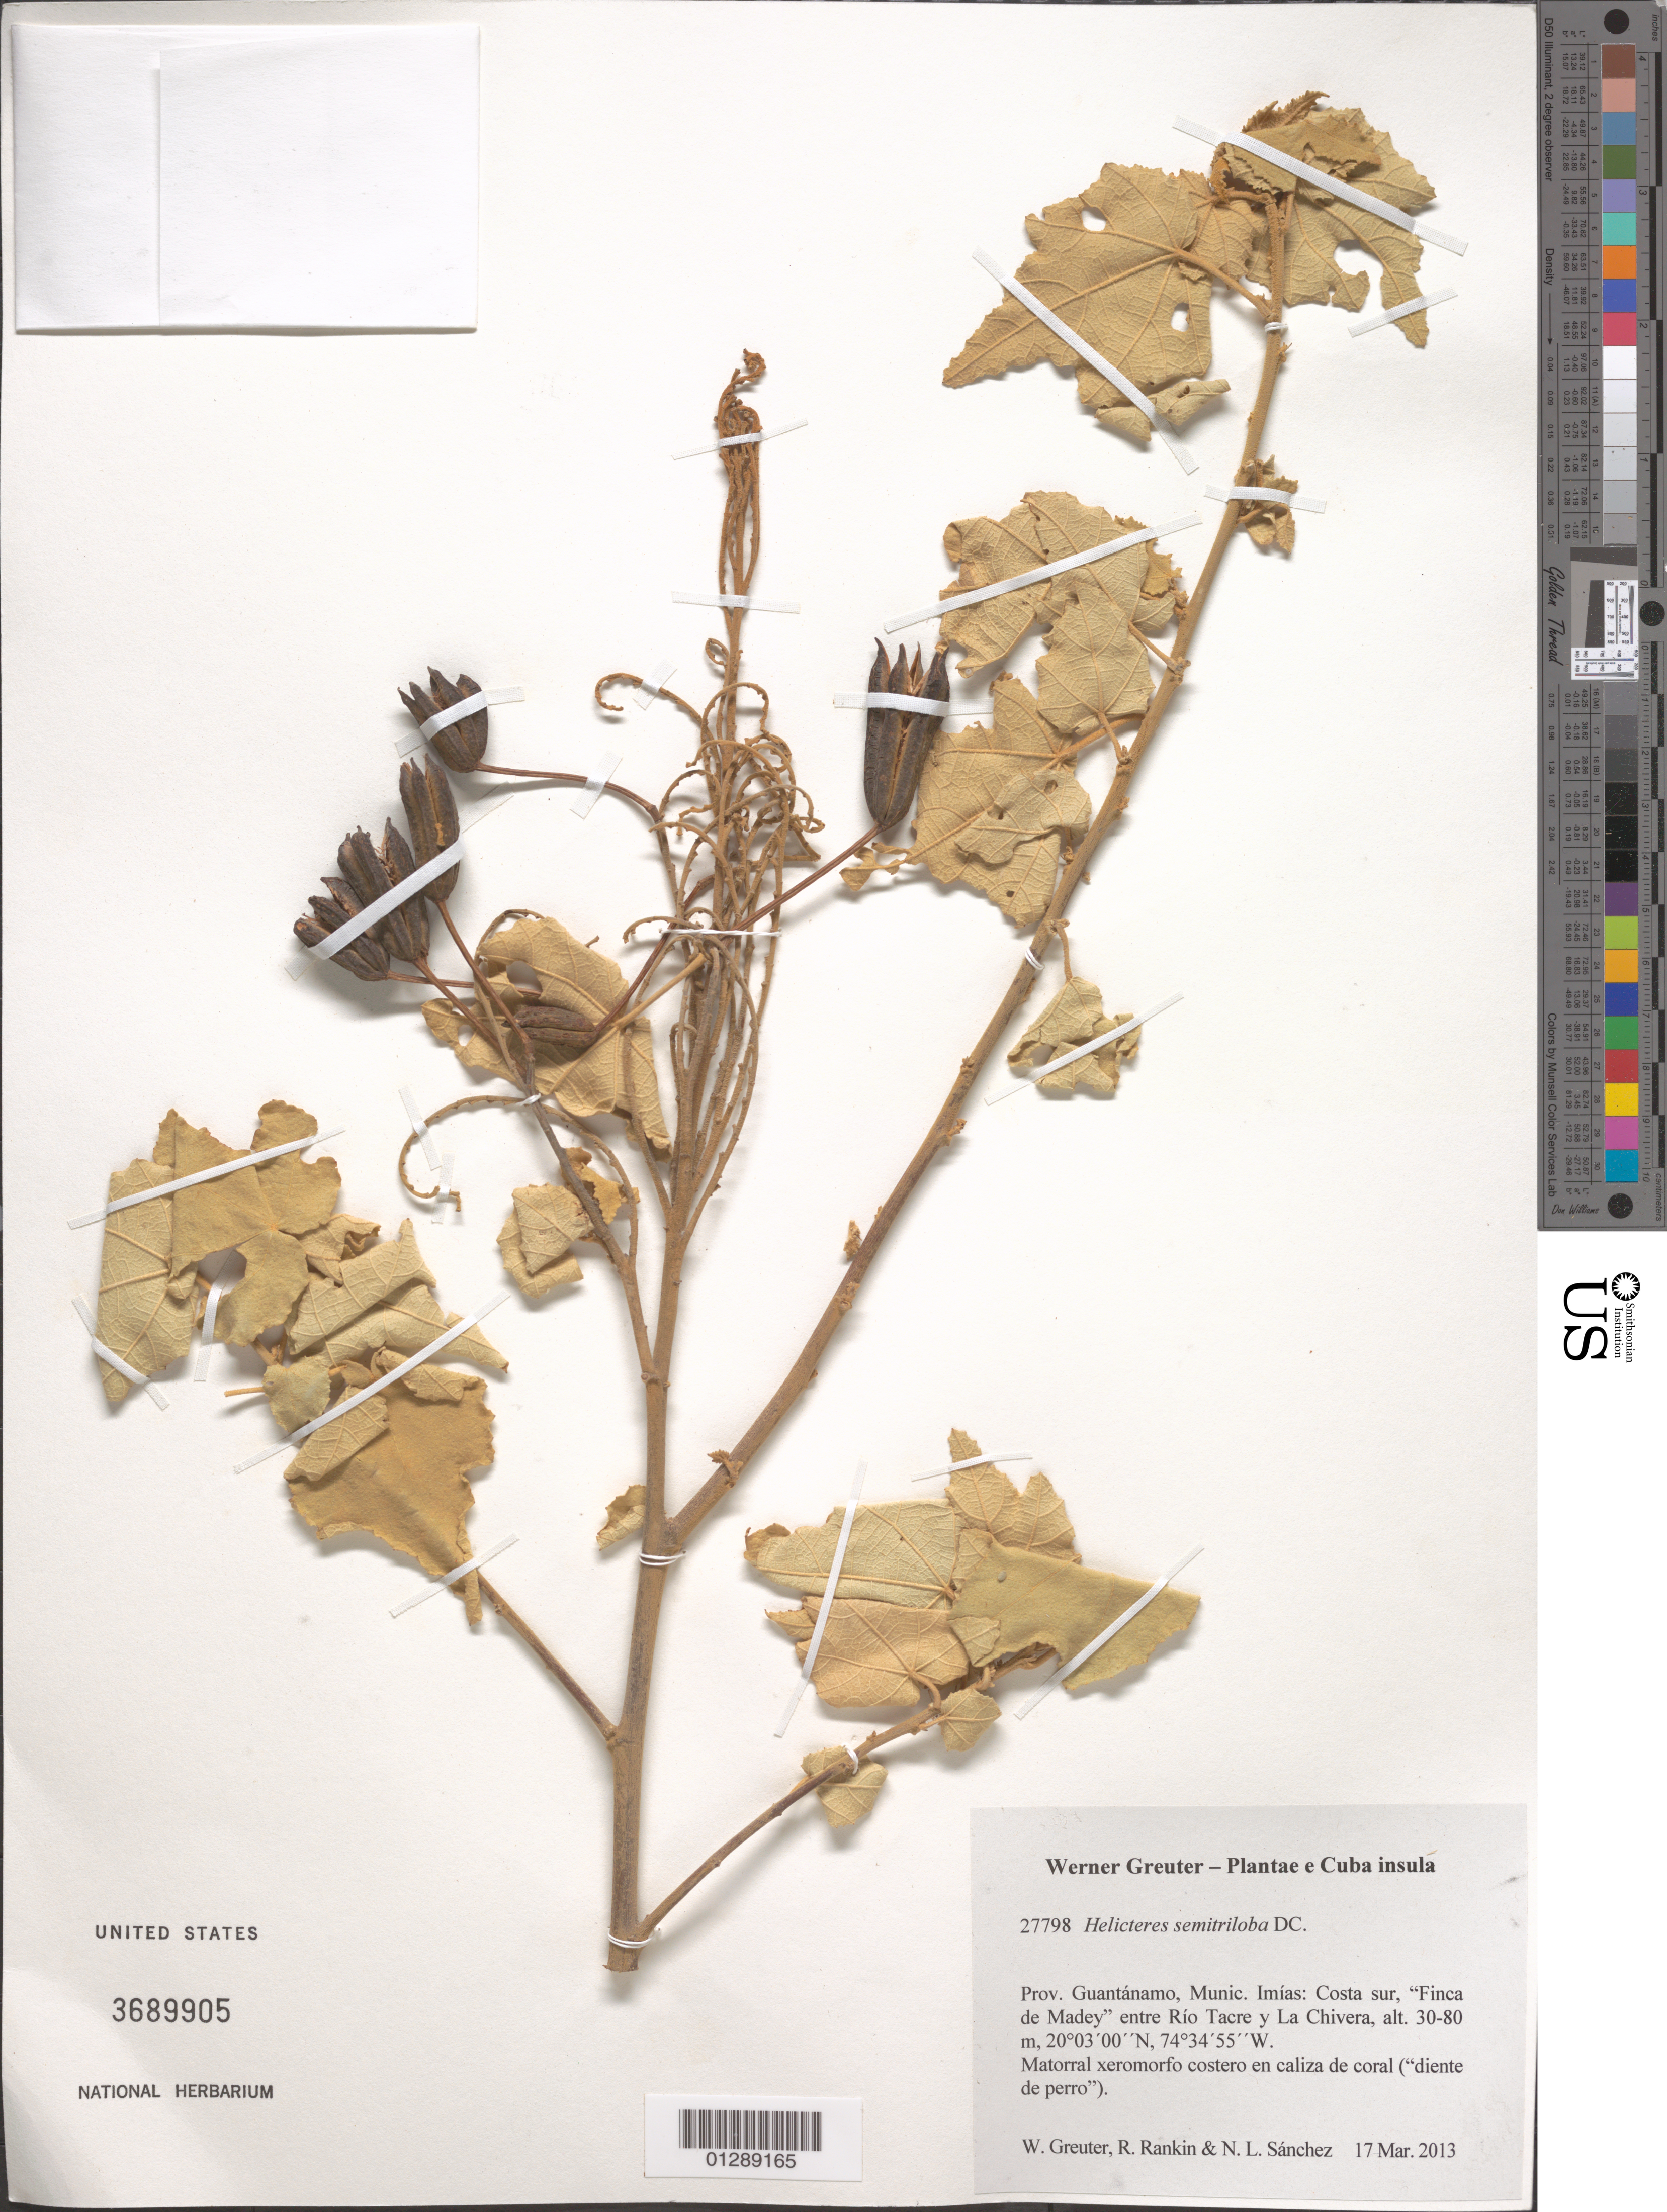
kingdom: Plantae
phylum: Tracheophyta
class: Magnoliopsida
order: Malvales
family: Malvaceae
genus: Helicteres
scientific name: Helicteres semitriloba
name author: Bertero ex DC.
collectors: W. R. Greuter, R. Rankin Rodriguez & N. Sanchez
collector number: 27798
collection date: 2013-03-17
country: Cuba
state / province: Guantanamo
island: Cuba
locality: Munic. Imías: Costa sur "Finca de Madey" entre Río Tacre y La Chivera.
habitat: Matorral xeromorfo costero en caliza de coral ("diente de perro").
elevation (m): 30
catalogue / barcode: US 3689905